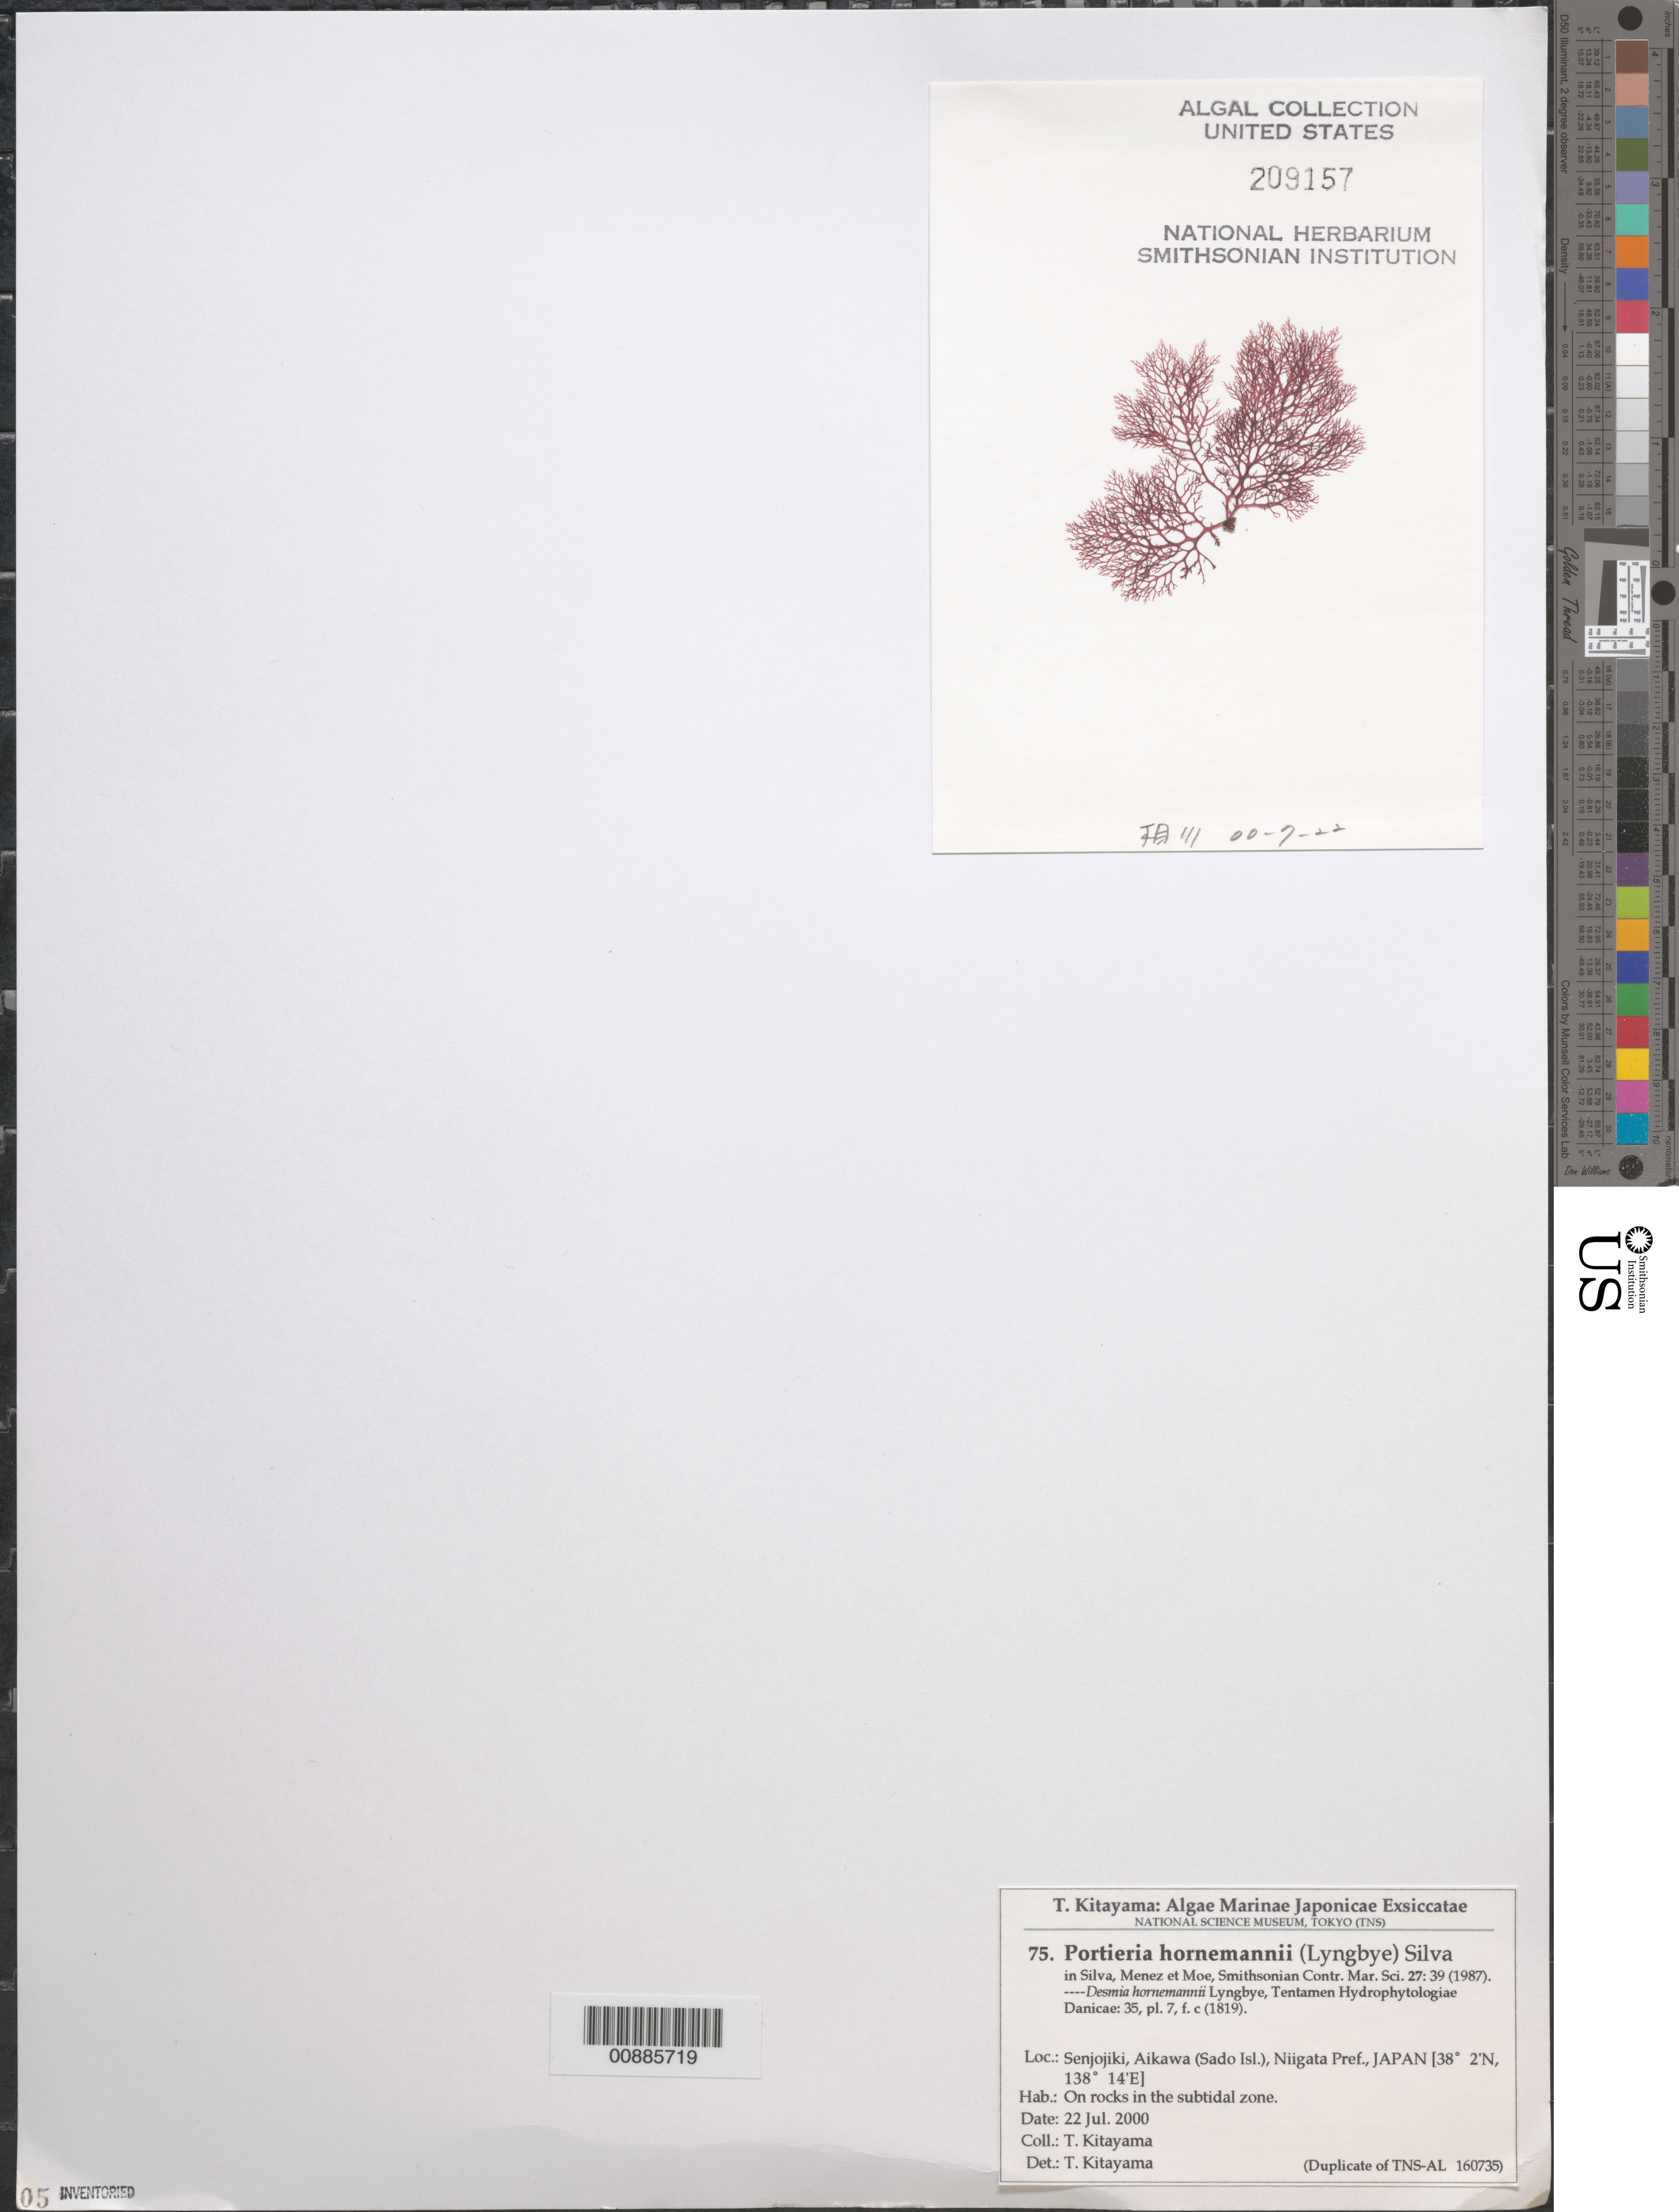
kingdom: Plantae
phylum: Rhodophyta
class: Florideophyceae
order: Gigartinales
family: Rhizophyllidaceae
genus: Portieria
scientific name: Portieria hornemannii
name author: (Lyngbye) P.C. Silva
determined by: Kitayama, T.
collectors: T. Kitayama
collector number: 75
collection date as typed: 22 Jul 2000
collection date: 2000-07-22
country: Japan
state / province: Niigata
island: Honshu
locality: Senjojiki, Aikawa, Sado Island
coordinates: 38 02' N, 138 14' E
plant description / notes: Kitayama, T., Algae Marinae Japonicae Exsiccatae, Fasc. III (Nos. 51-75)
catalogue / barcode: US 209157